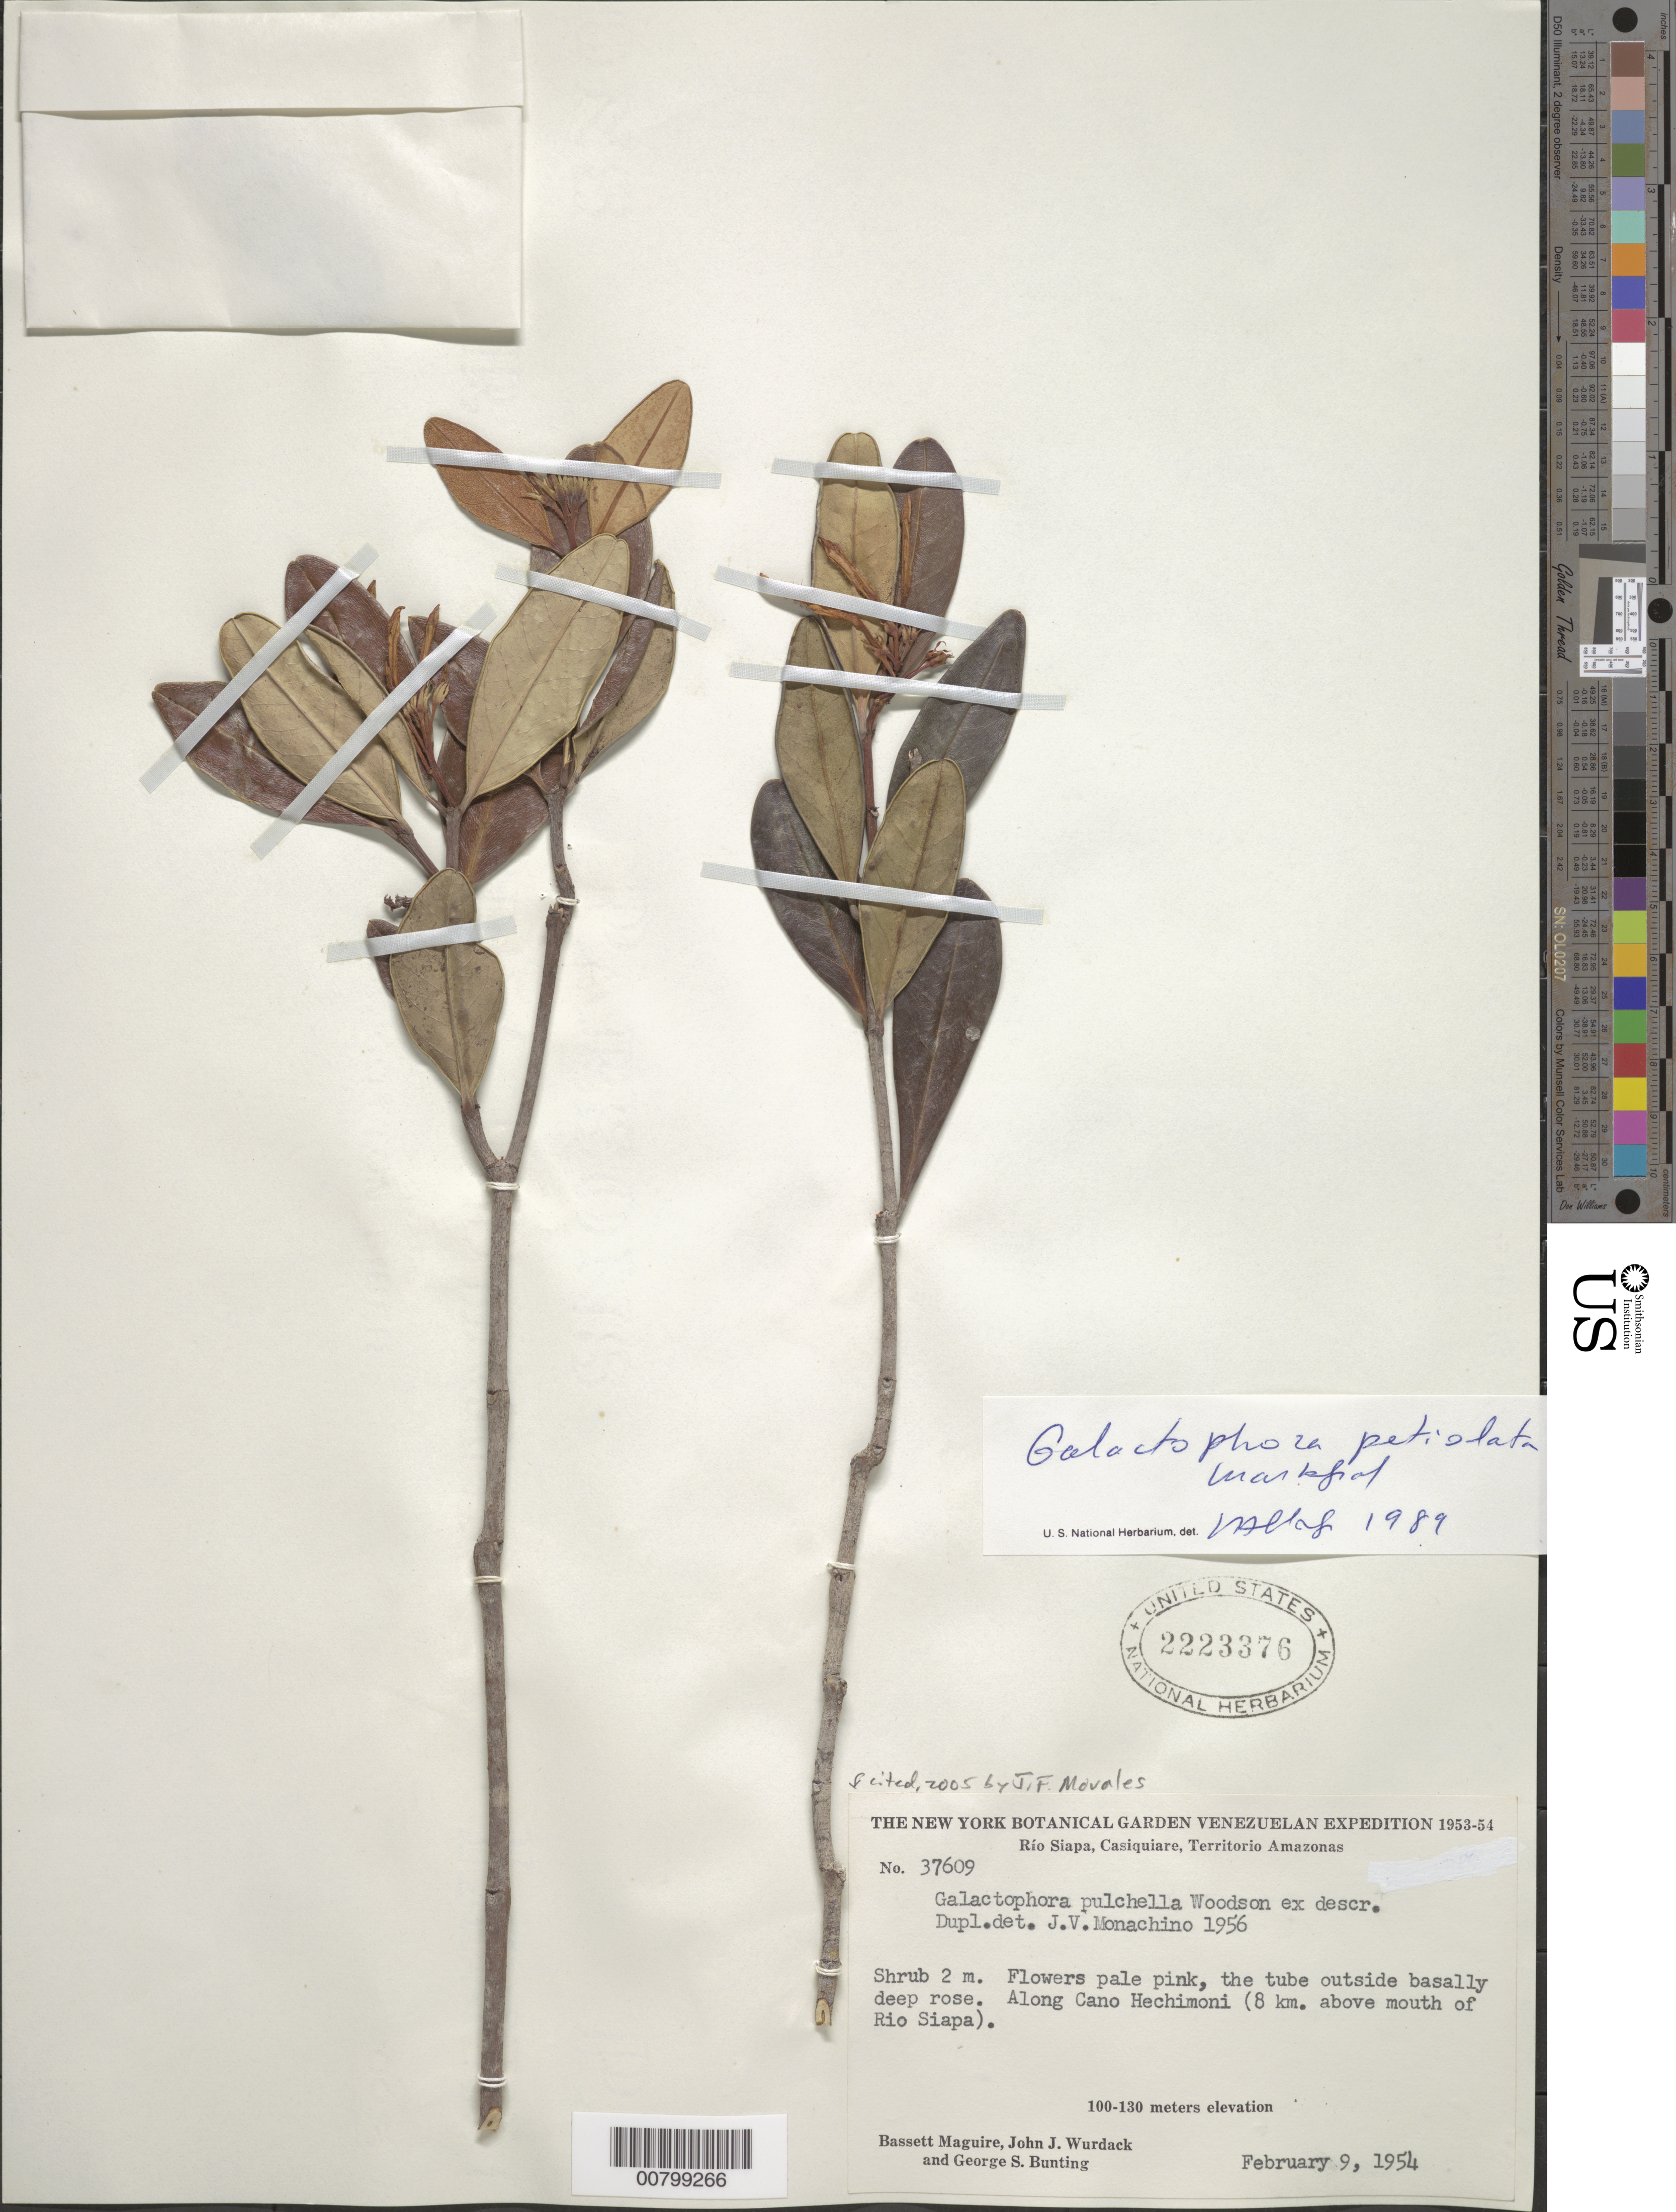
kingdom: Plantae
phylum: Tracheophyta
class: Magnoliopsida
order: Gentianales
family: Apocynaceae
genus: Galactophora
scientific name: Galactophora petiolata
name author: Markgr.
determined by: Allorge, L.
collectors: B. Maguire, J. J. Wurdack & G. S. Bunting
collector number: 37609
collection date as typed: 9-Feb-54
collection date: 1954-02-09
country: Venezuela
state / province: Amazonas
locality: Sabana Hechimoni, Caño Hechimoni, 8 km above mouth of Río Siapa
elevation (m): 100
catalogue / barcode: US 2223376